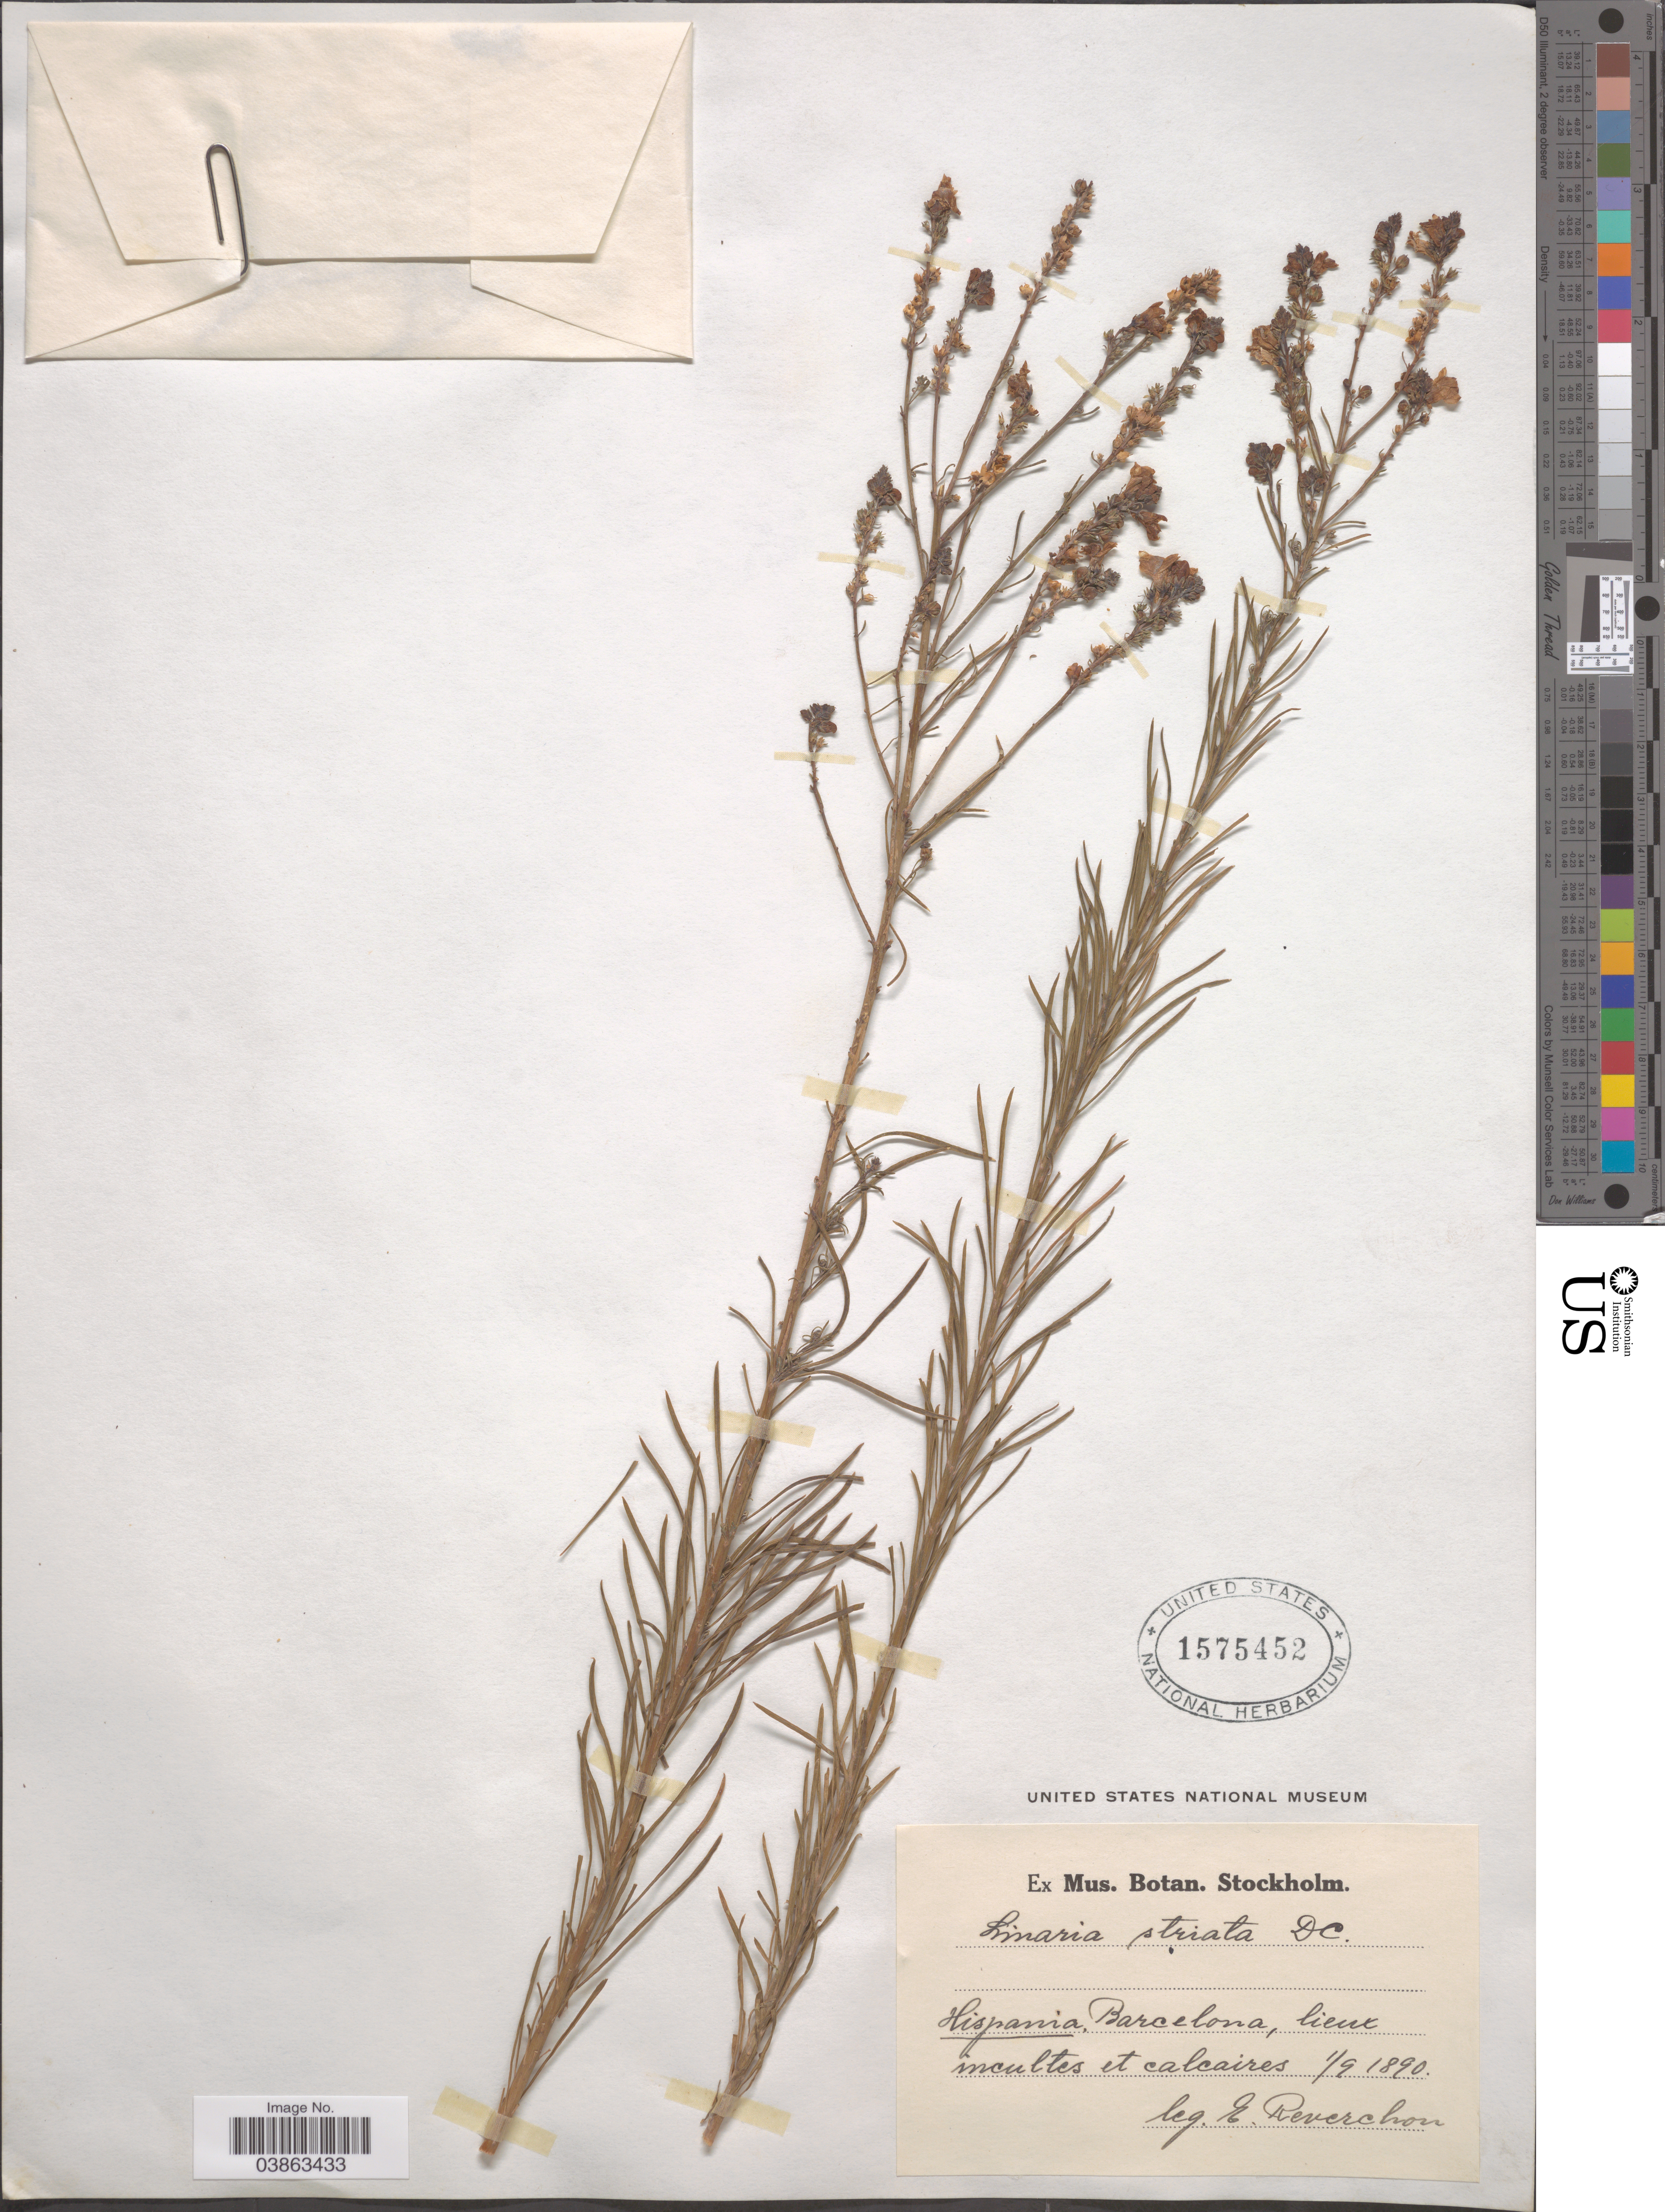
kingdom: Plantae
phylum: Tracheophyta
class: Magnoliopsida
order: Lamiales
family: Plantaginaceae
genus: Linaria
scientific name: Linaria striata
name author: (Lam.) DC.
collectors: E. Reverchon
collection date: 1890-09-01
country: Spain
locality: Hispania. Barcelona, lieux incultes et calcaires.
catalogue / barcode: US 1575452